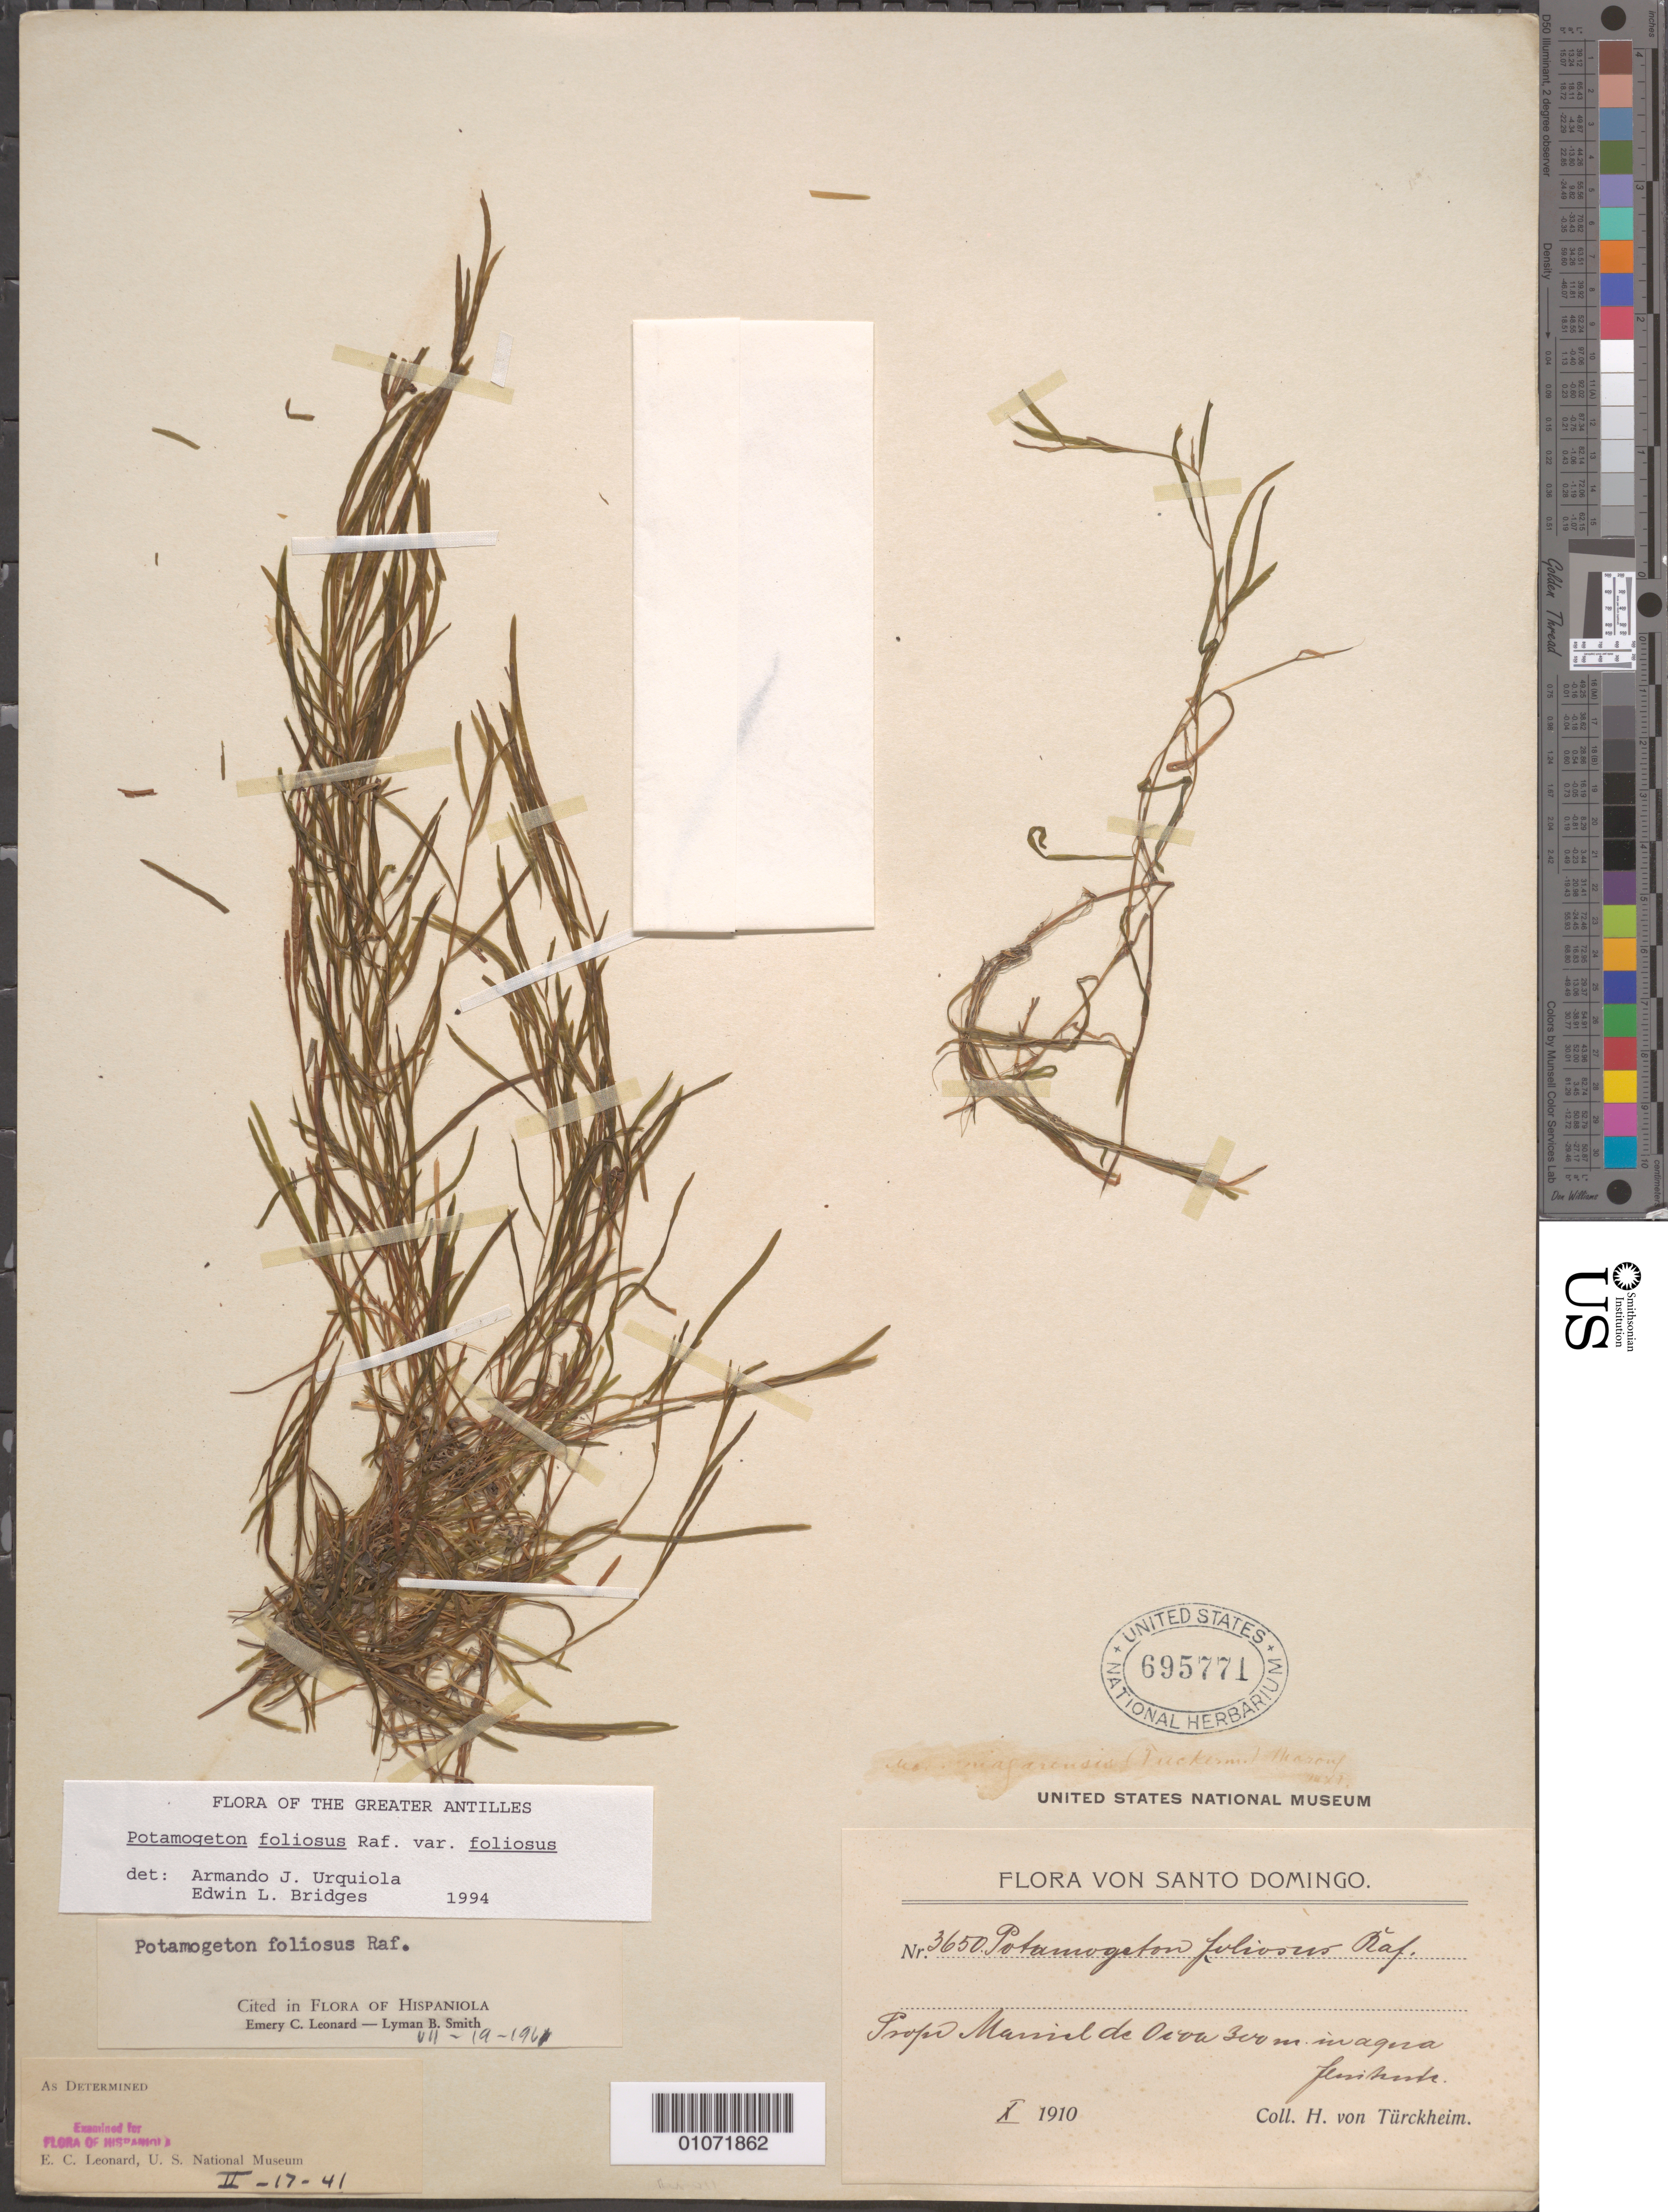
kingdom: Plantae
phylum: Tracheophyta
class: Liliopsida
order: Alismatales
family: Potamogetonaceae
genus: Potamogeton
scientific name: Potamogeton foliosus var. foliosus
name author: Raf.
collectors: H. von Türckheim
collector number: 3650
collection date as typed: Oct 1910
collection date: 1910-10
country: Dominican Republic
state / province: Distrito Nacional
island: Hispaniola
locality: Frofes Marrinel de Ocova.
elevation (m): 300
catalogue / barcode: US 695771